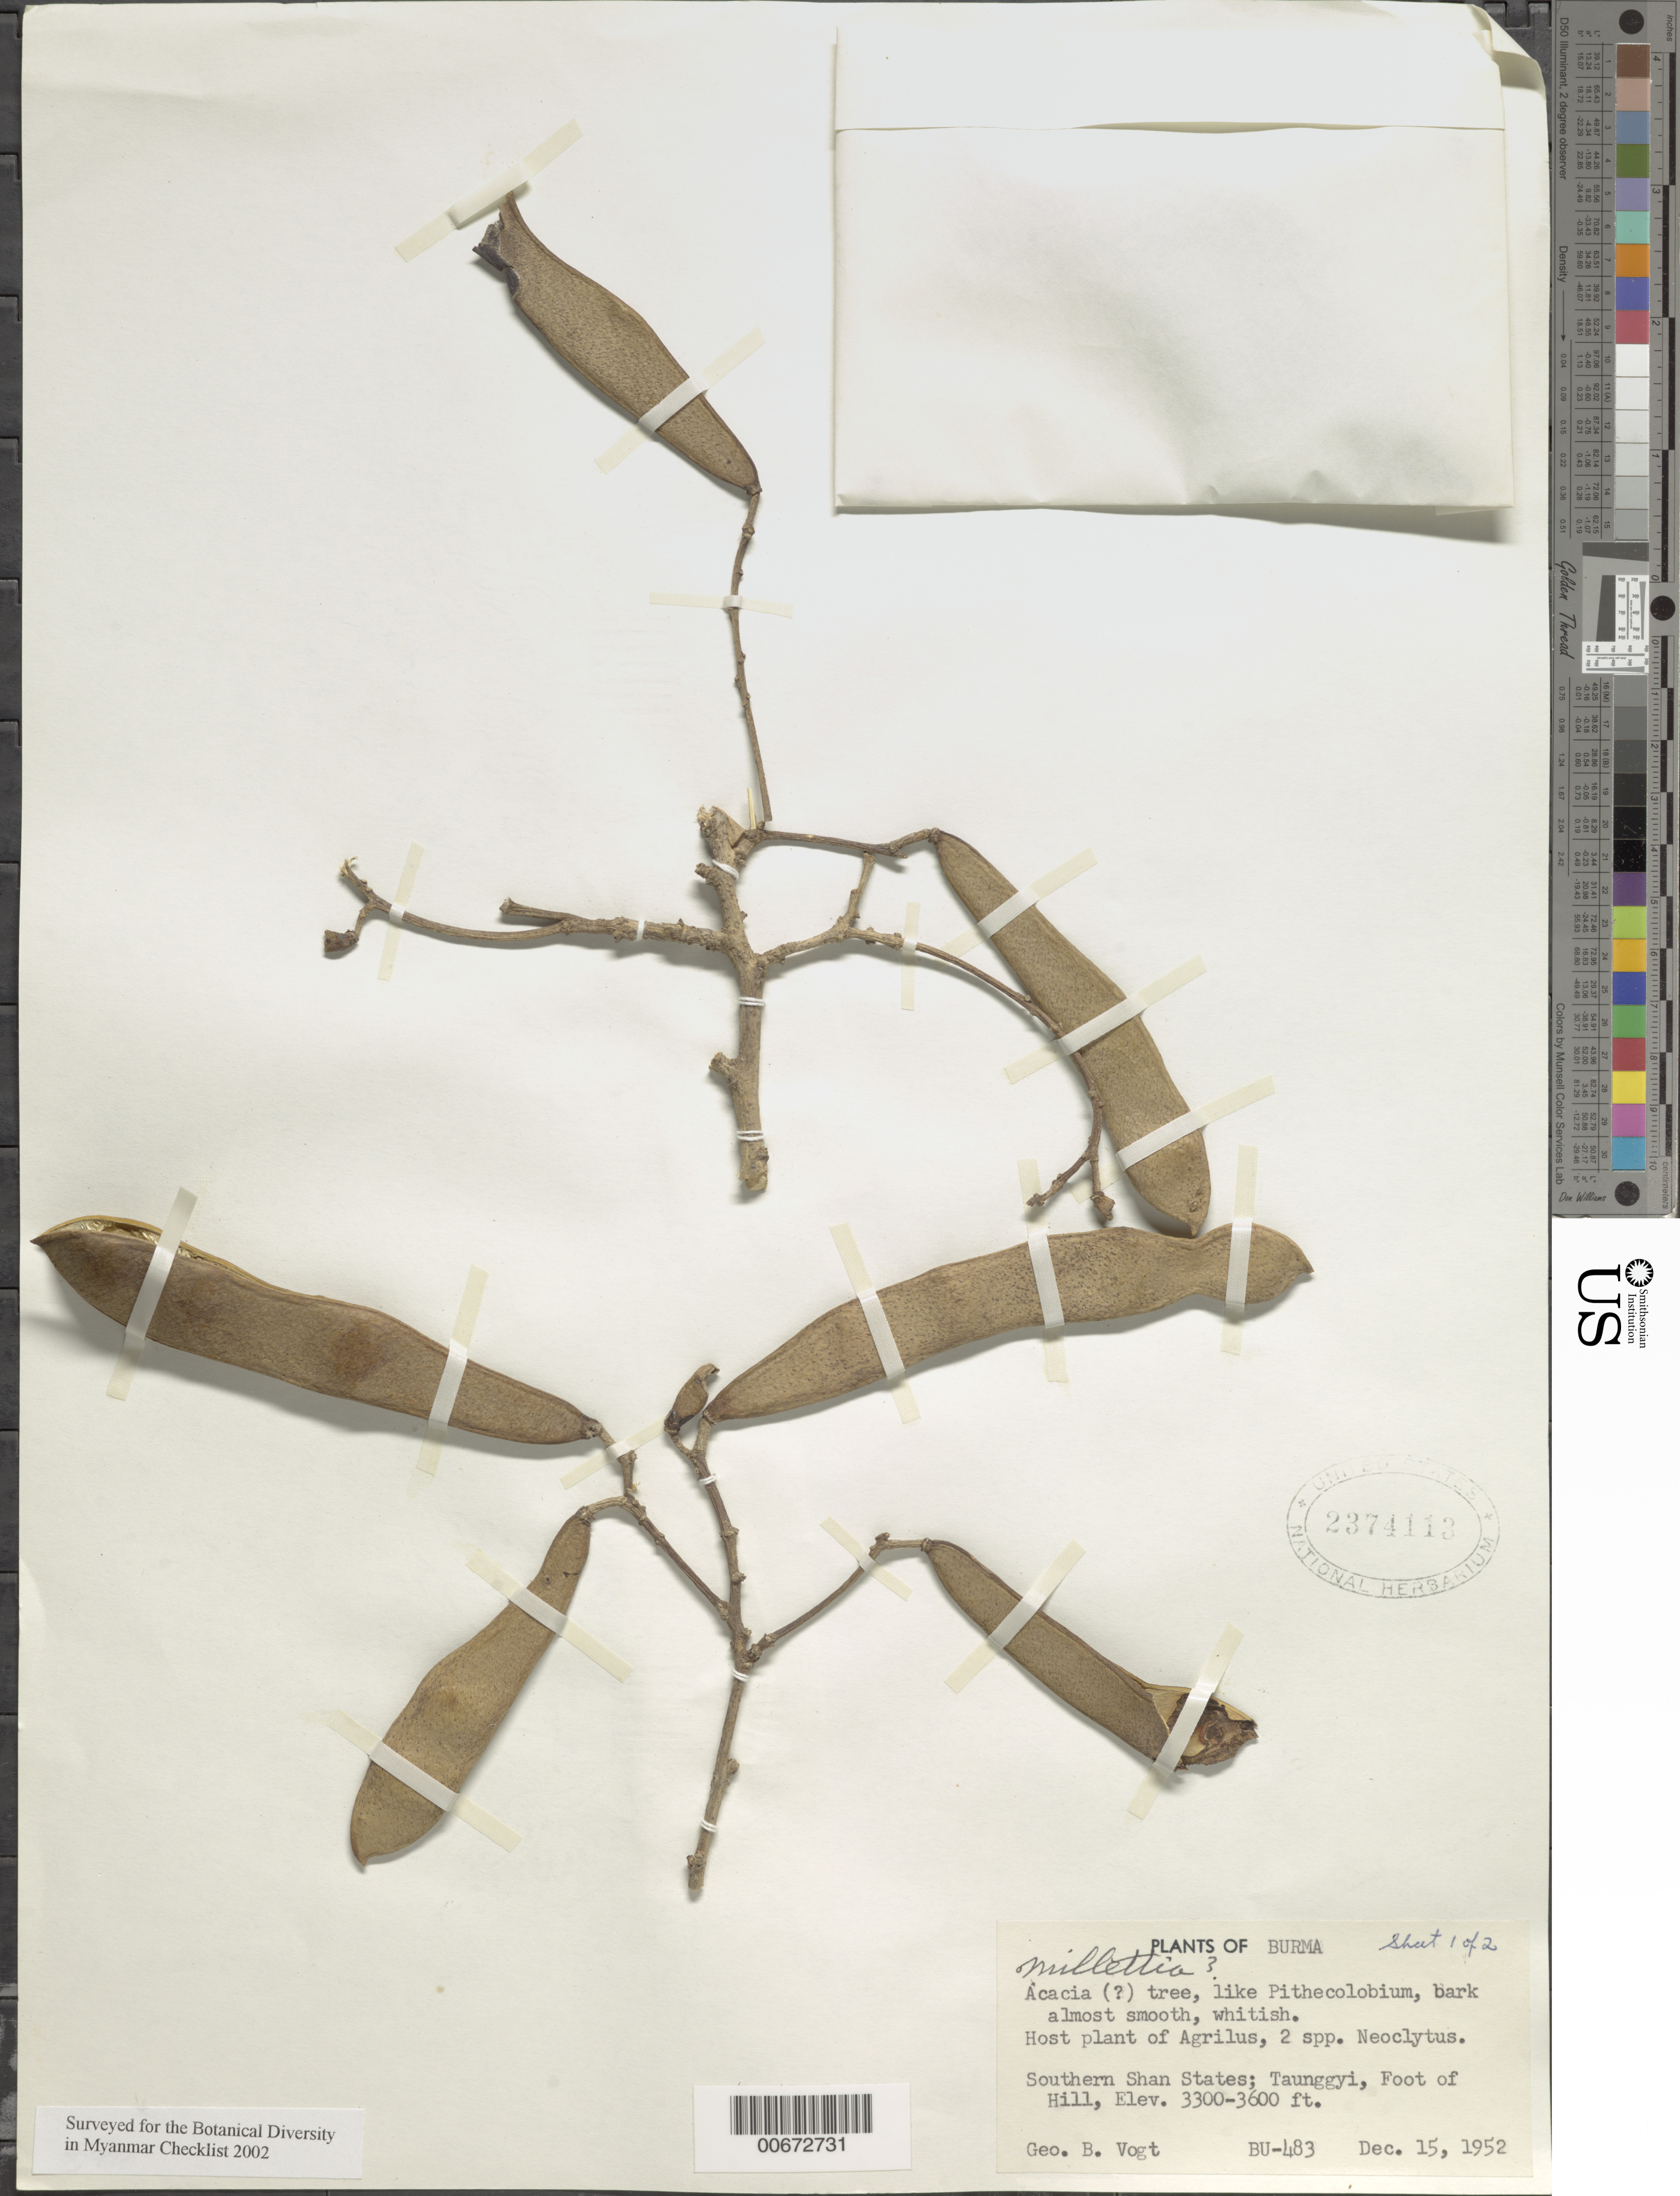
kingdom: Plantae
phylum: Tracheophyta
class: Magnoliopsida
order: Fabales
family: Fabaceae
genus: Millettia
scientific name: Millettia sp.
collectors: G. Vogt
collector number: BU-483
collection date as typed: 15 Dec 1952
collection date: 1952-12-15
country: Myanmar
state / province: Shan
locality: Taunggyi.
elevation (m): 1006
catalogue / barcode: US 2374113